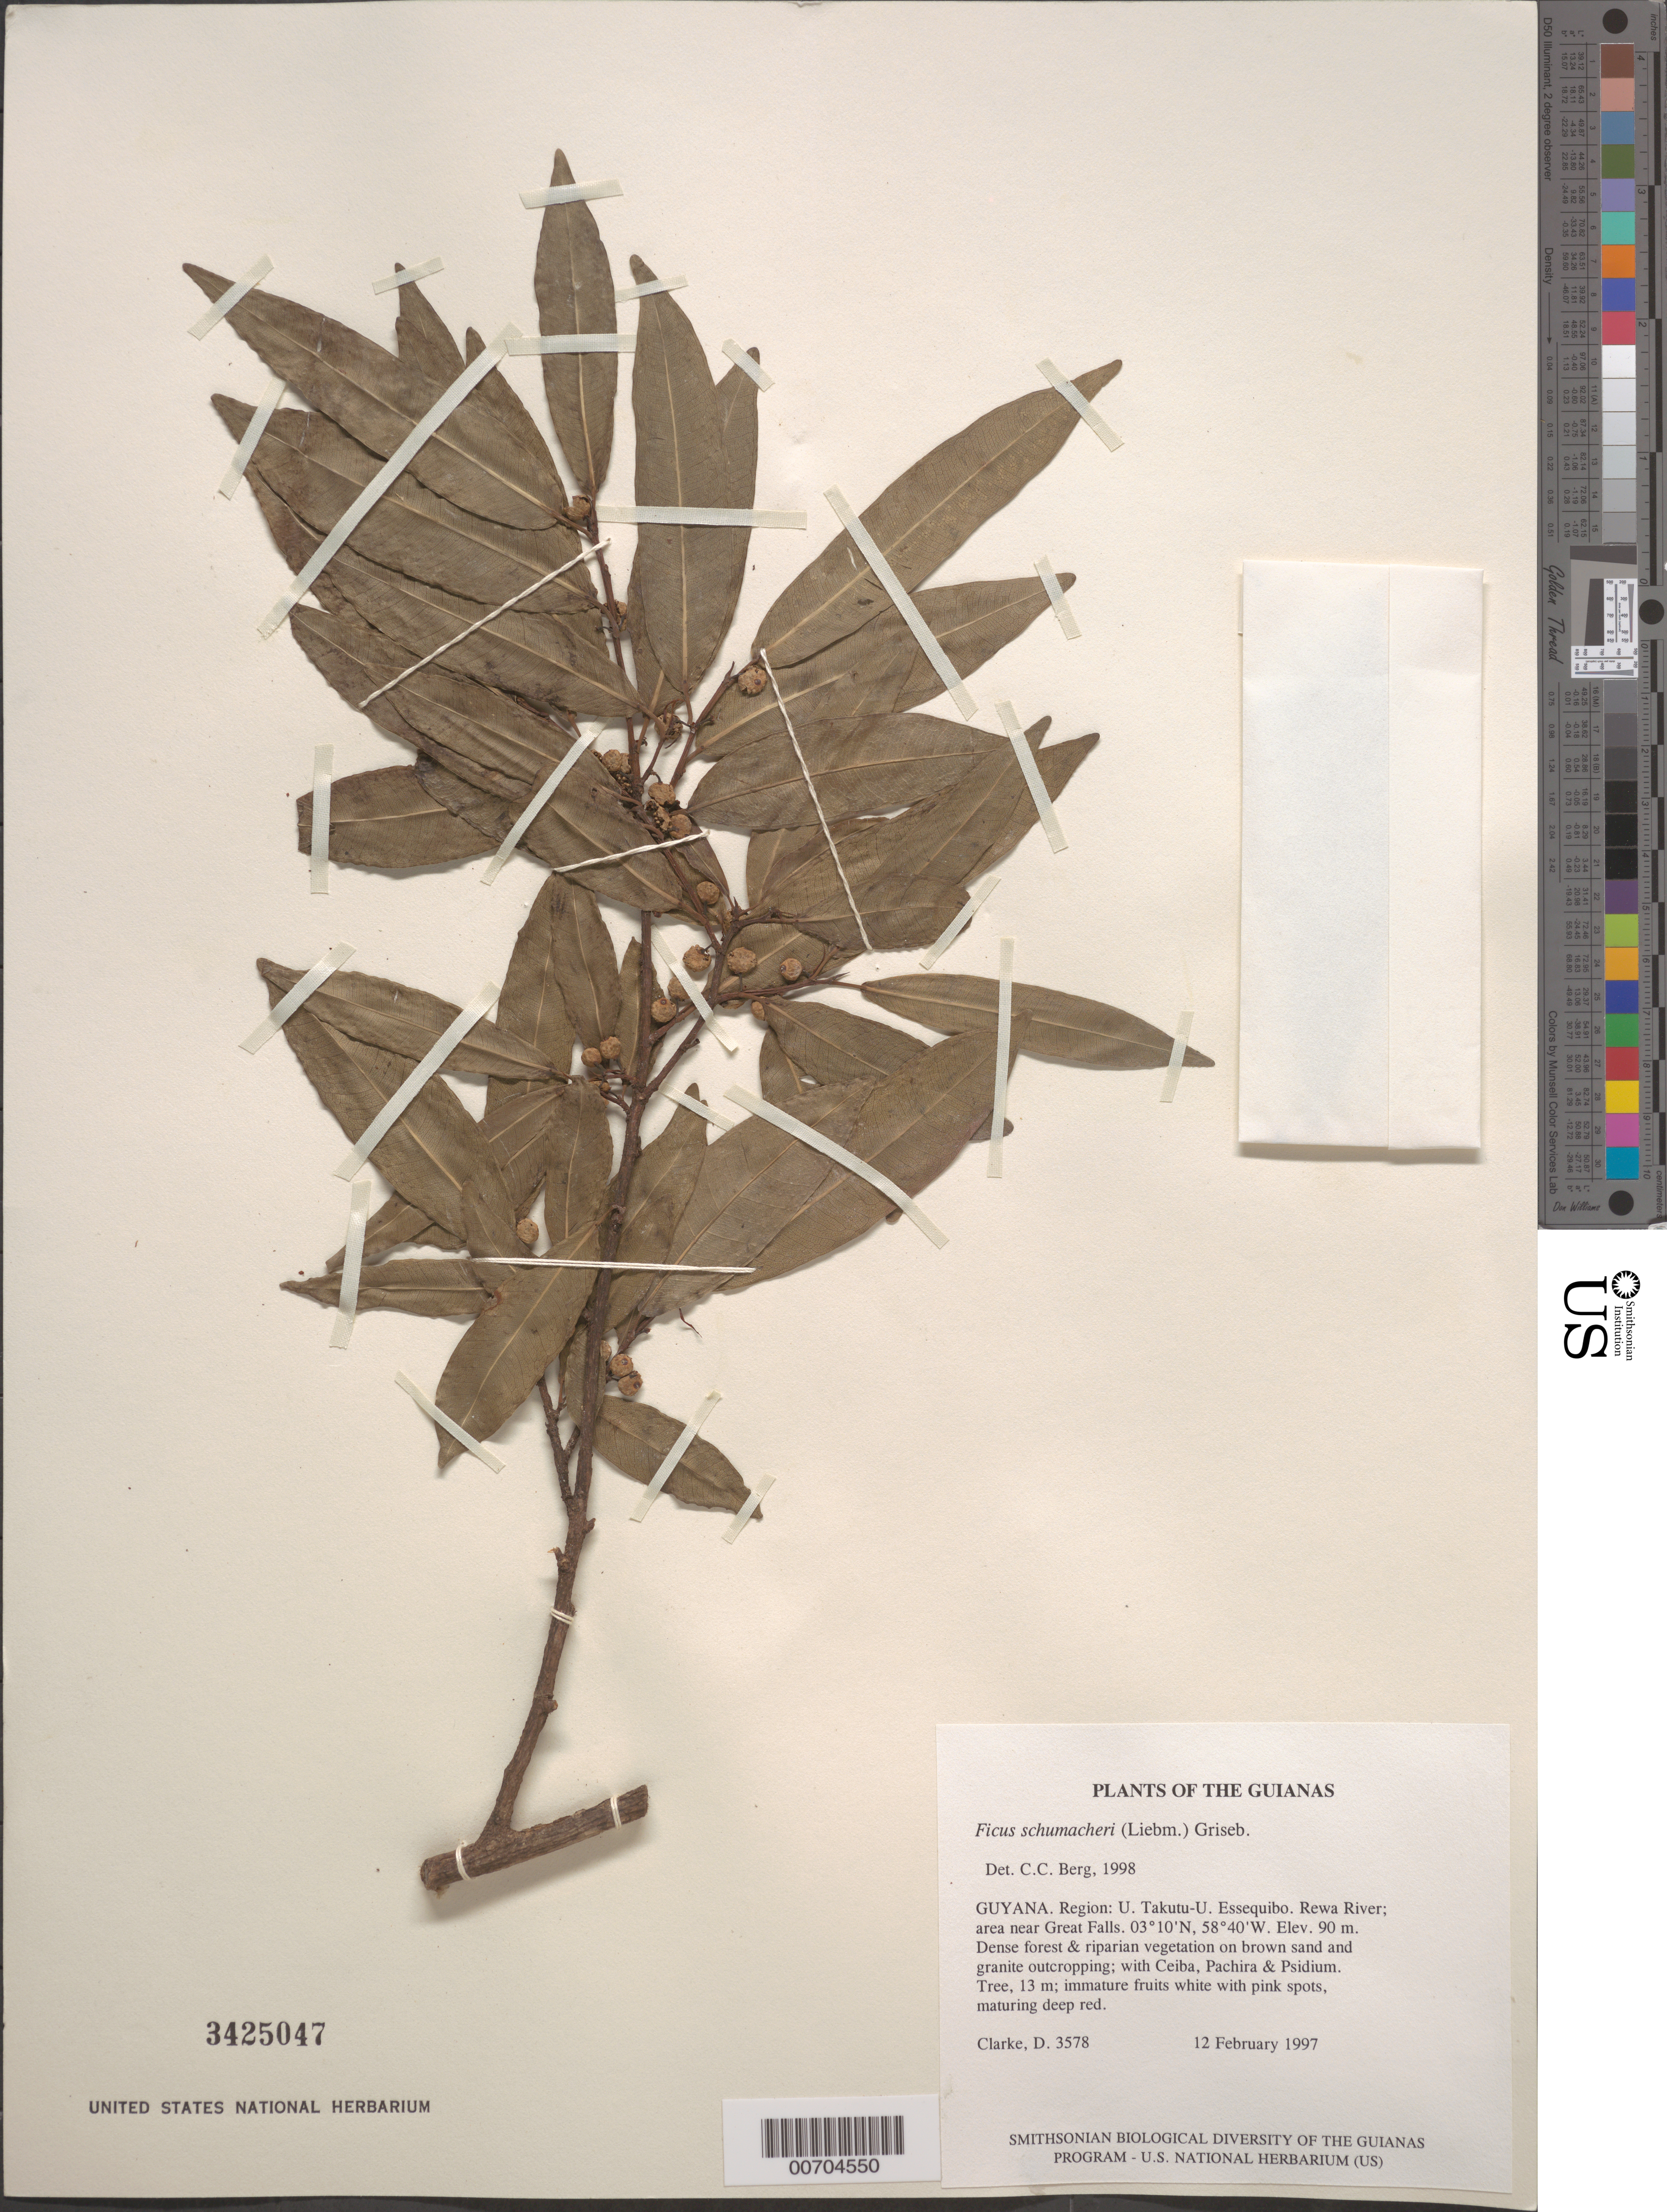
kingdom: Plantae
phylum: Tracheophyta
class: Magnoliopsida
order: Rosales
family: Moraceae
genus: Ficus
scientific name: Ficus schumacheri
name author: (Liebm.) Griseb.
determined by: Berg, C. C.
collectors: H. D. Clarke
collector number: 3578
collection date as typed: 12 February 1997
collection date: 1997-02-12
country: Guyana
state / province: U. Takutu-U. Essequibo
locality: Rewa River; area near Great Falls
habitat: Dense forest & riparian vegetation on brown sand and granite outcropping; with Ceiba, Pachira & Psidium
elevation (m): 90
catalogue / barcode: US 3425047